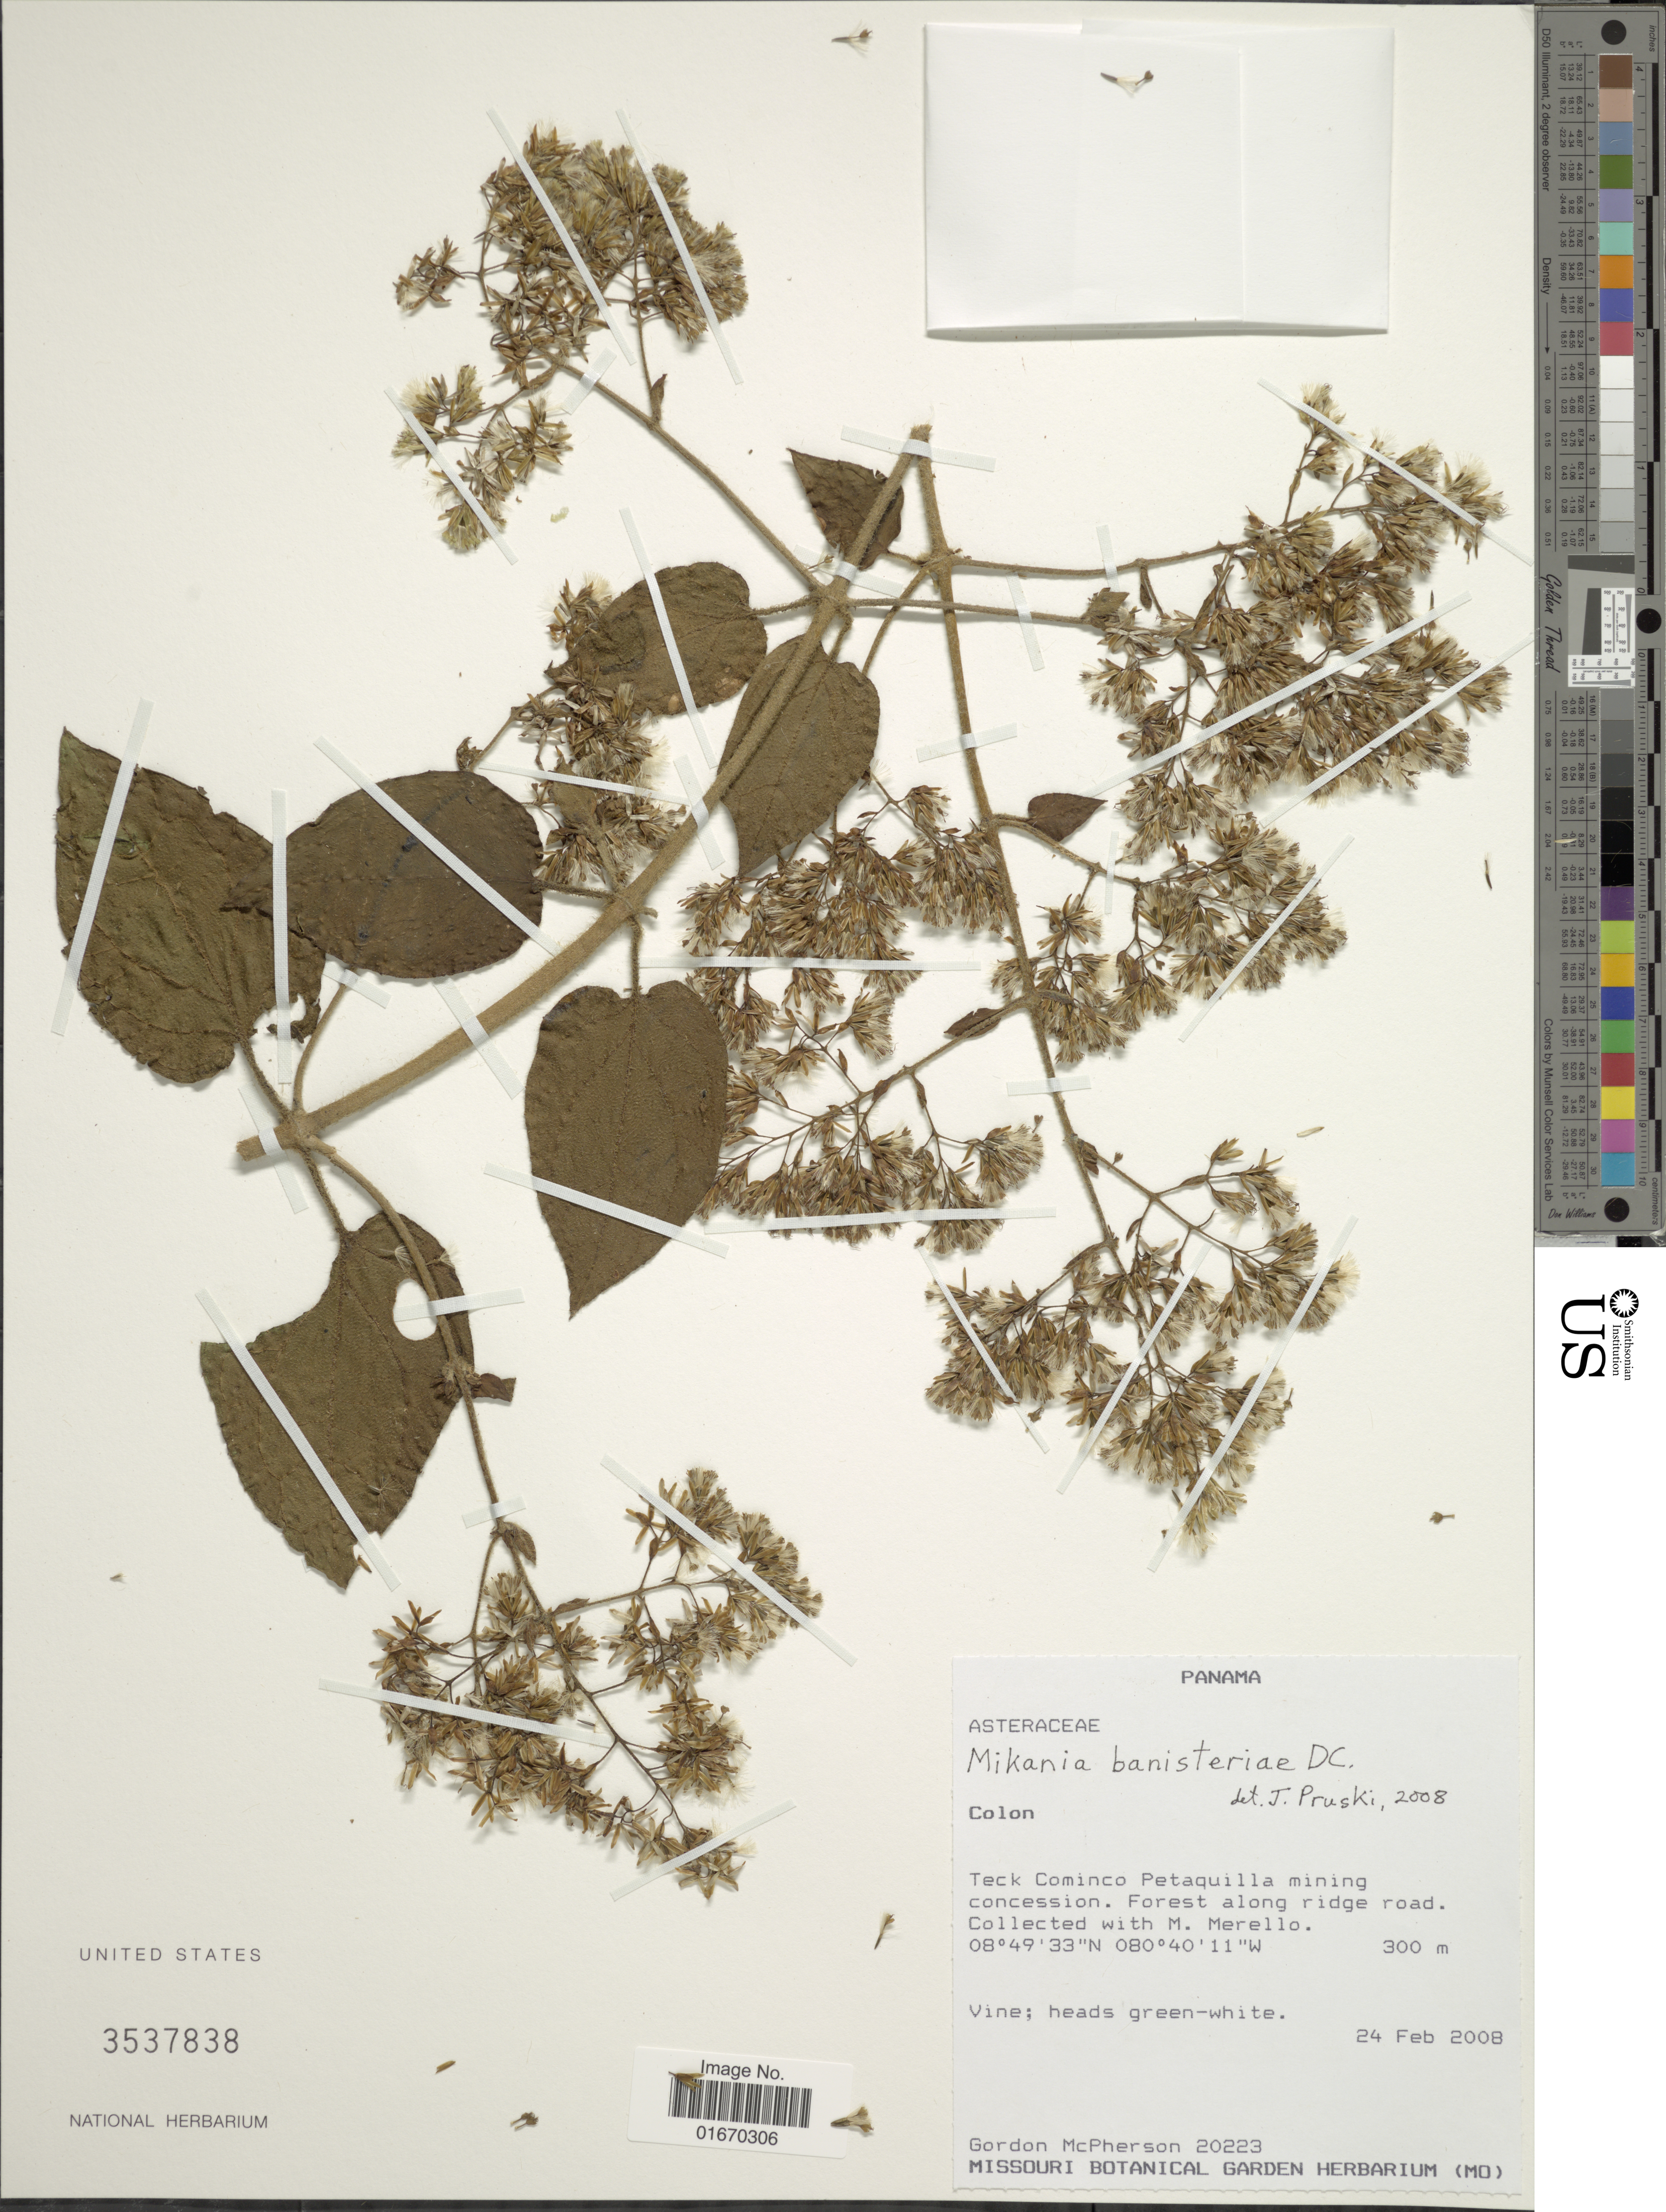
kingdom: Plantae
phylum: Tracheophyta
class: Magnoliopsida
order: Asterales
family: Asteraceae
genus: Mikania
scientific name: Mikania banisteriae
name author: DC.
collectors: G. D. McPherson & M. Merello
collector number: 20223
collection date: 2008-02-24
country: Panama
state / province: Colón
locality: Teck Cominco Petaquilla mining concession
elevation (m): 300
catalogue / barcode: US 3537838